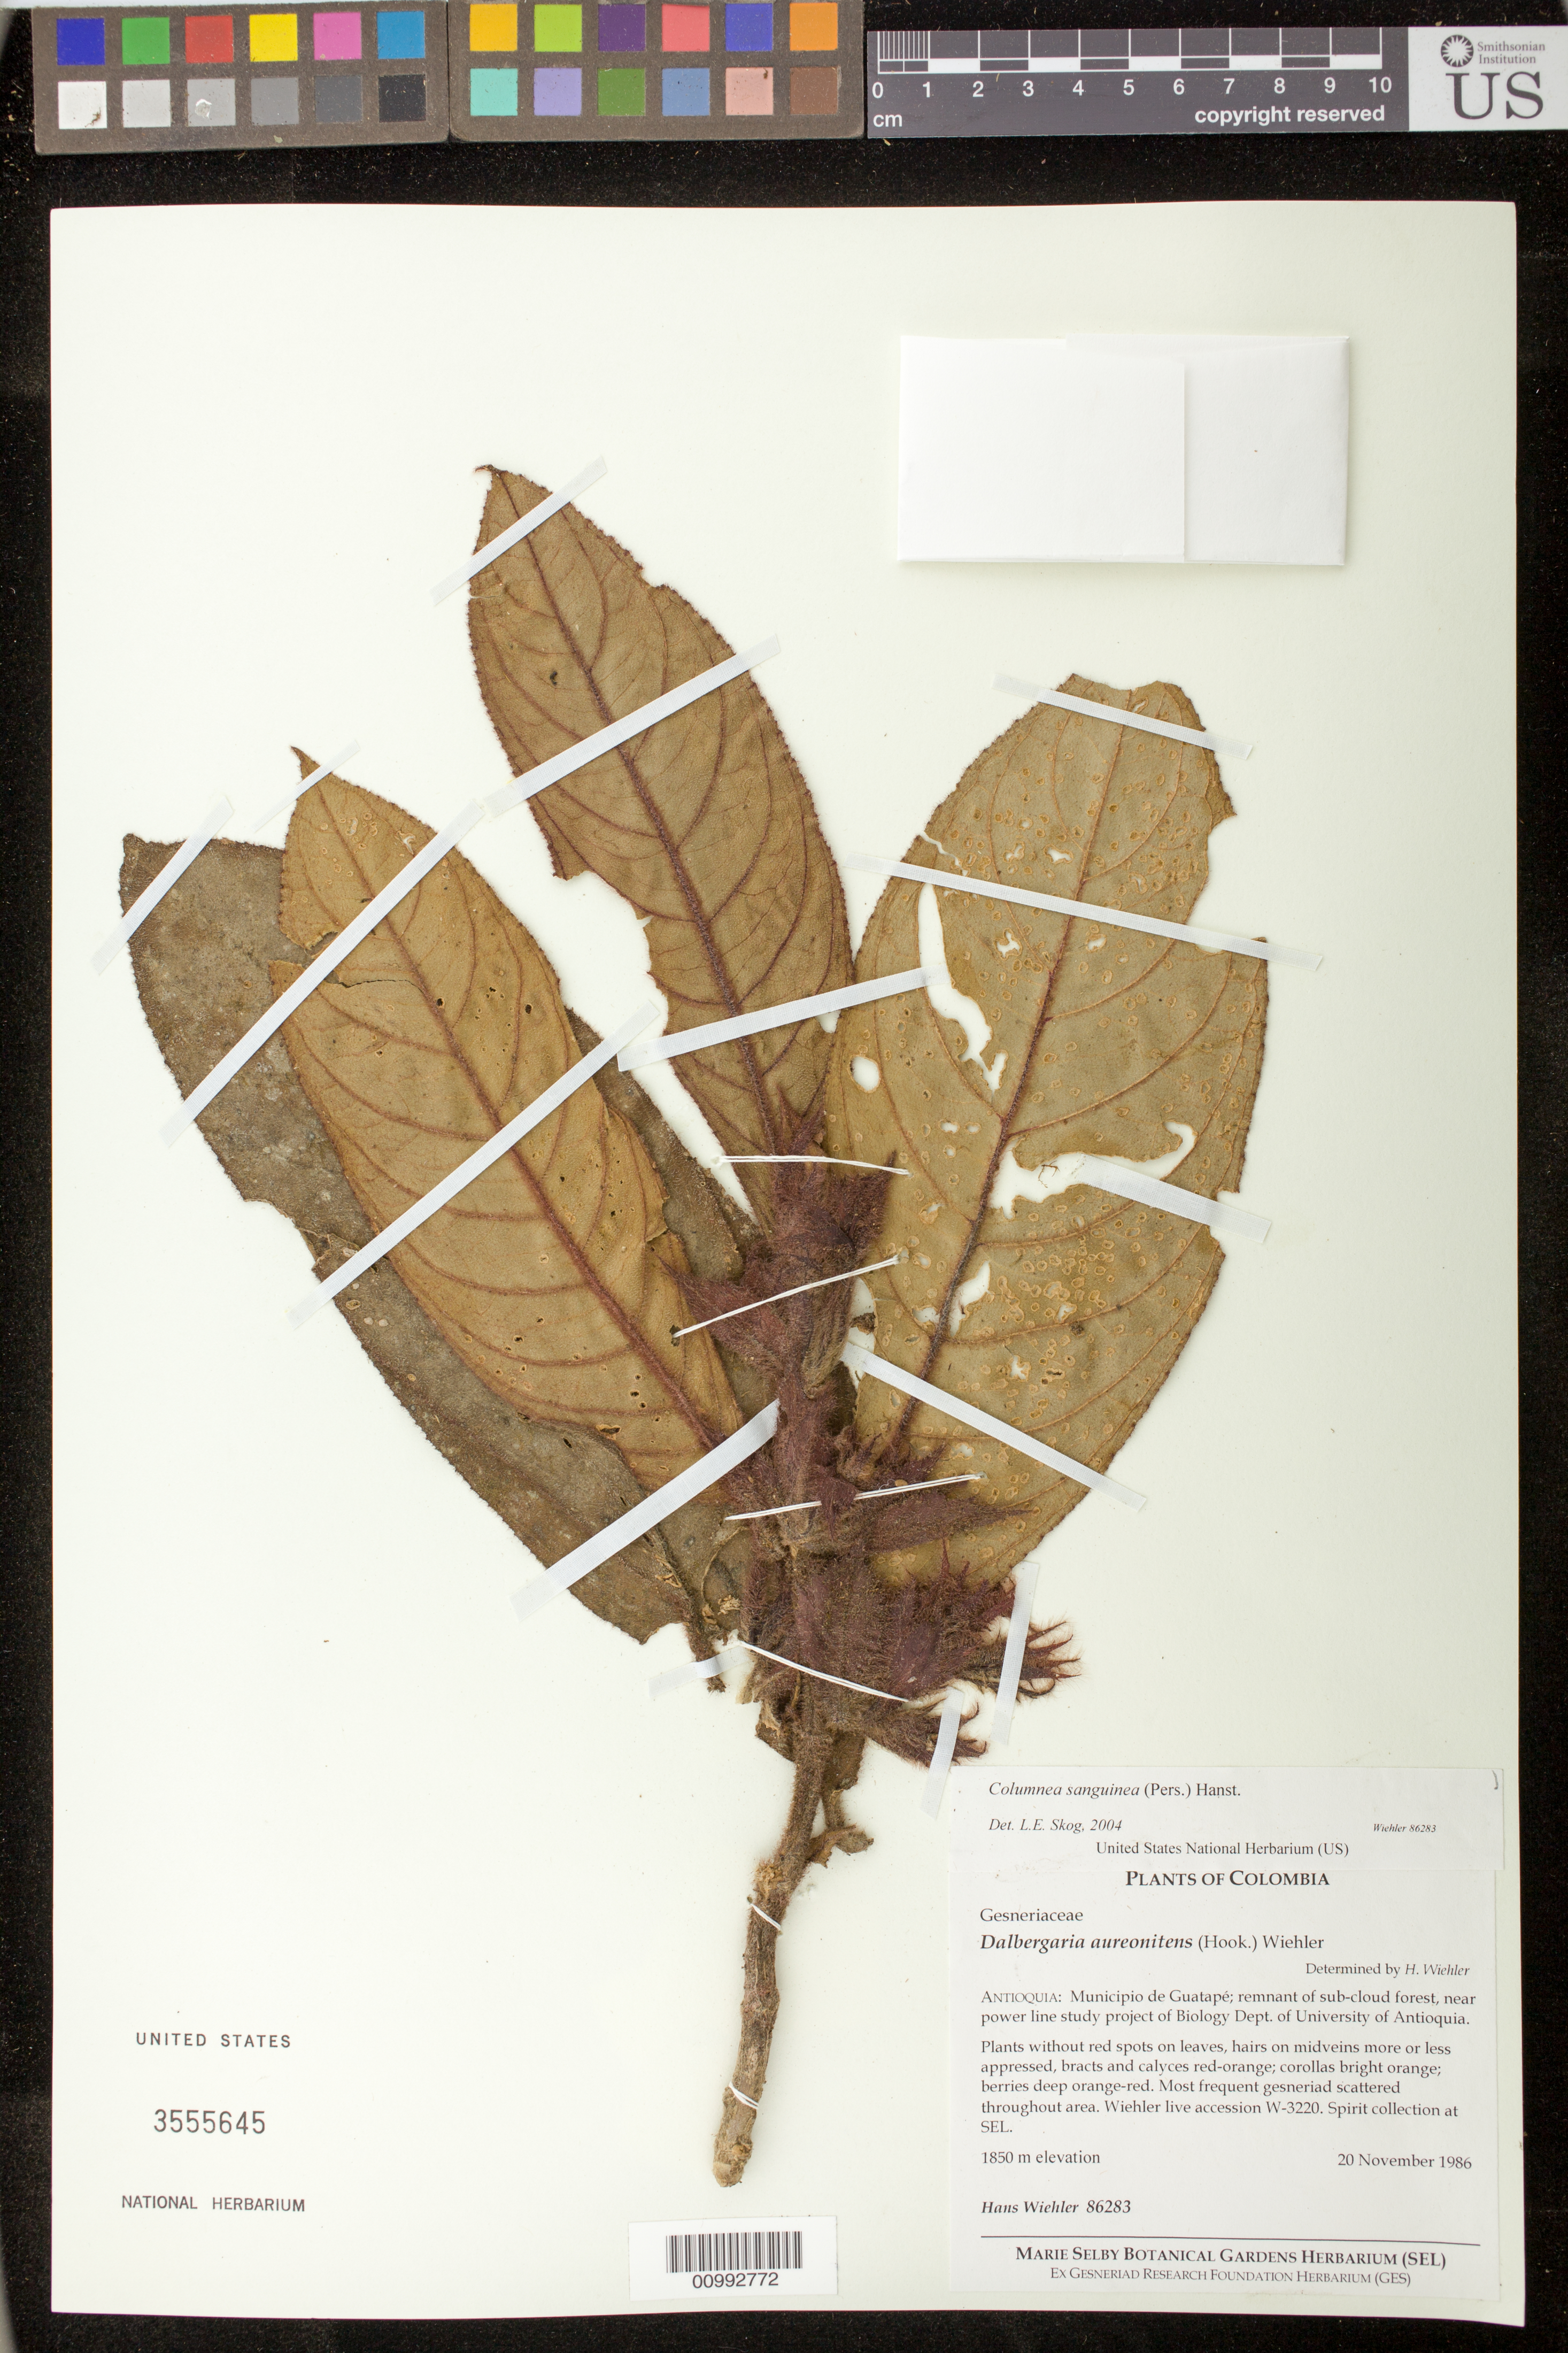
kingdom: Plantae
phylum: Tracheophyta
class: Magnoliopsida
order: Lamiales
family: Gesneriaceae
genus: Columnea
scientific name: Columnea sanguinea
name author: (Pers.) Hanst.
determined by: Skog, Laurence E.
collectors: H. J. Wiehler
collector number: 86283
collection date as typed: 20 Nov 1986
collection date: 1986-11-20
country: Colombia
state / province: Antioquia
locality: Antioquia: Mpio. De Guatapé; remnant of sub-cloud forest, near power line study project of Biology Dept. of University of Antioquia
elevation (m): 1850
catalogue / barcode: US 3555645